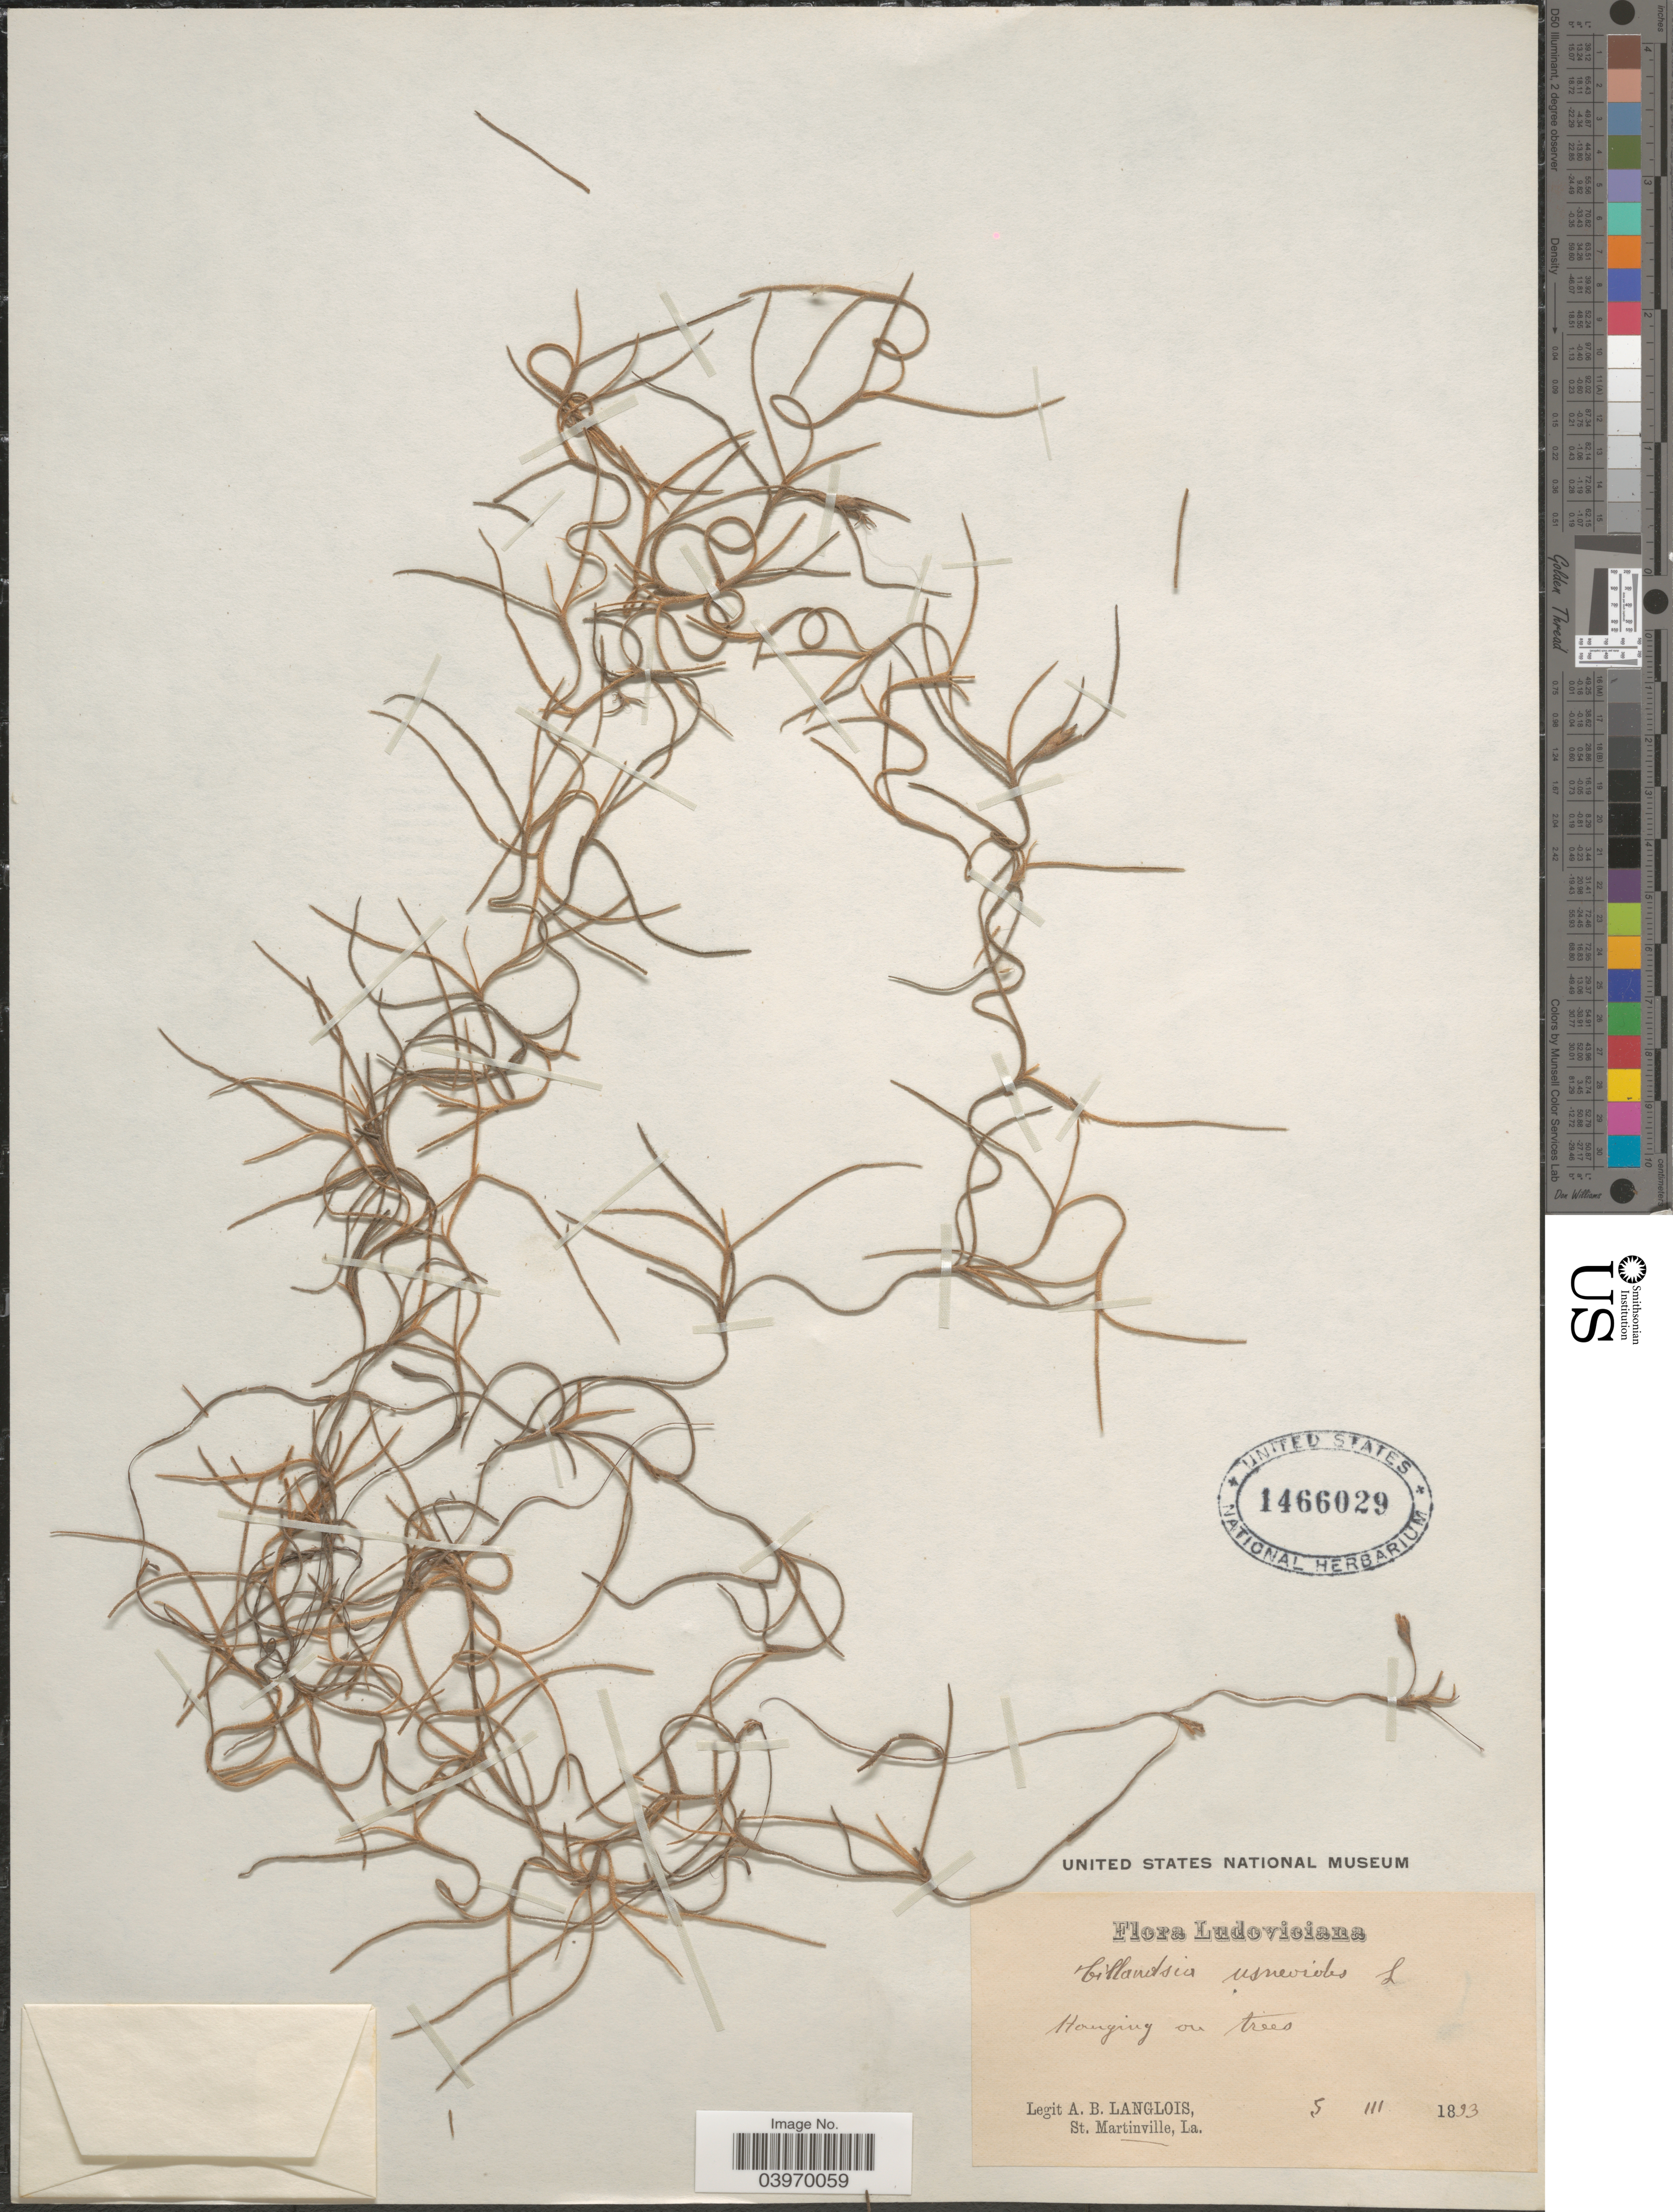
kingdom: Plantae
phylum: Tracheophyta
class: Liliopsida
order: Poales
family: Bromeliaceae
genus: Tillandsia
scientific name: Tillandsia usneoides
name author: (L.) L.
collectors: A. Langlois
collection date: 1893-03-05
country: United States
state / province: Louisiana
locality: Ludoviciana. St. Martinville.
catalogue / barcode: US 1466029